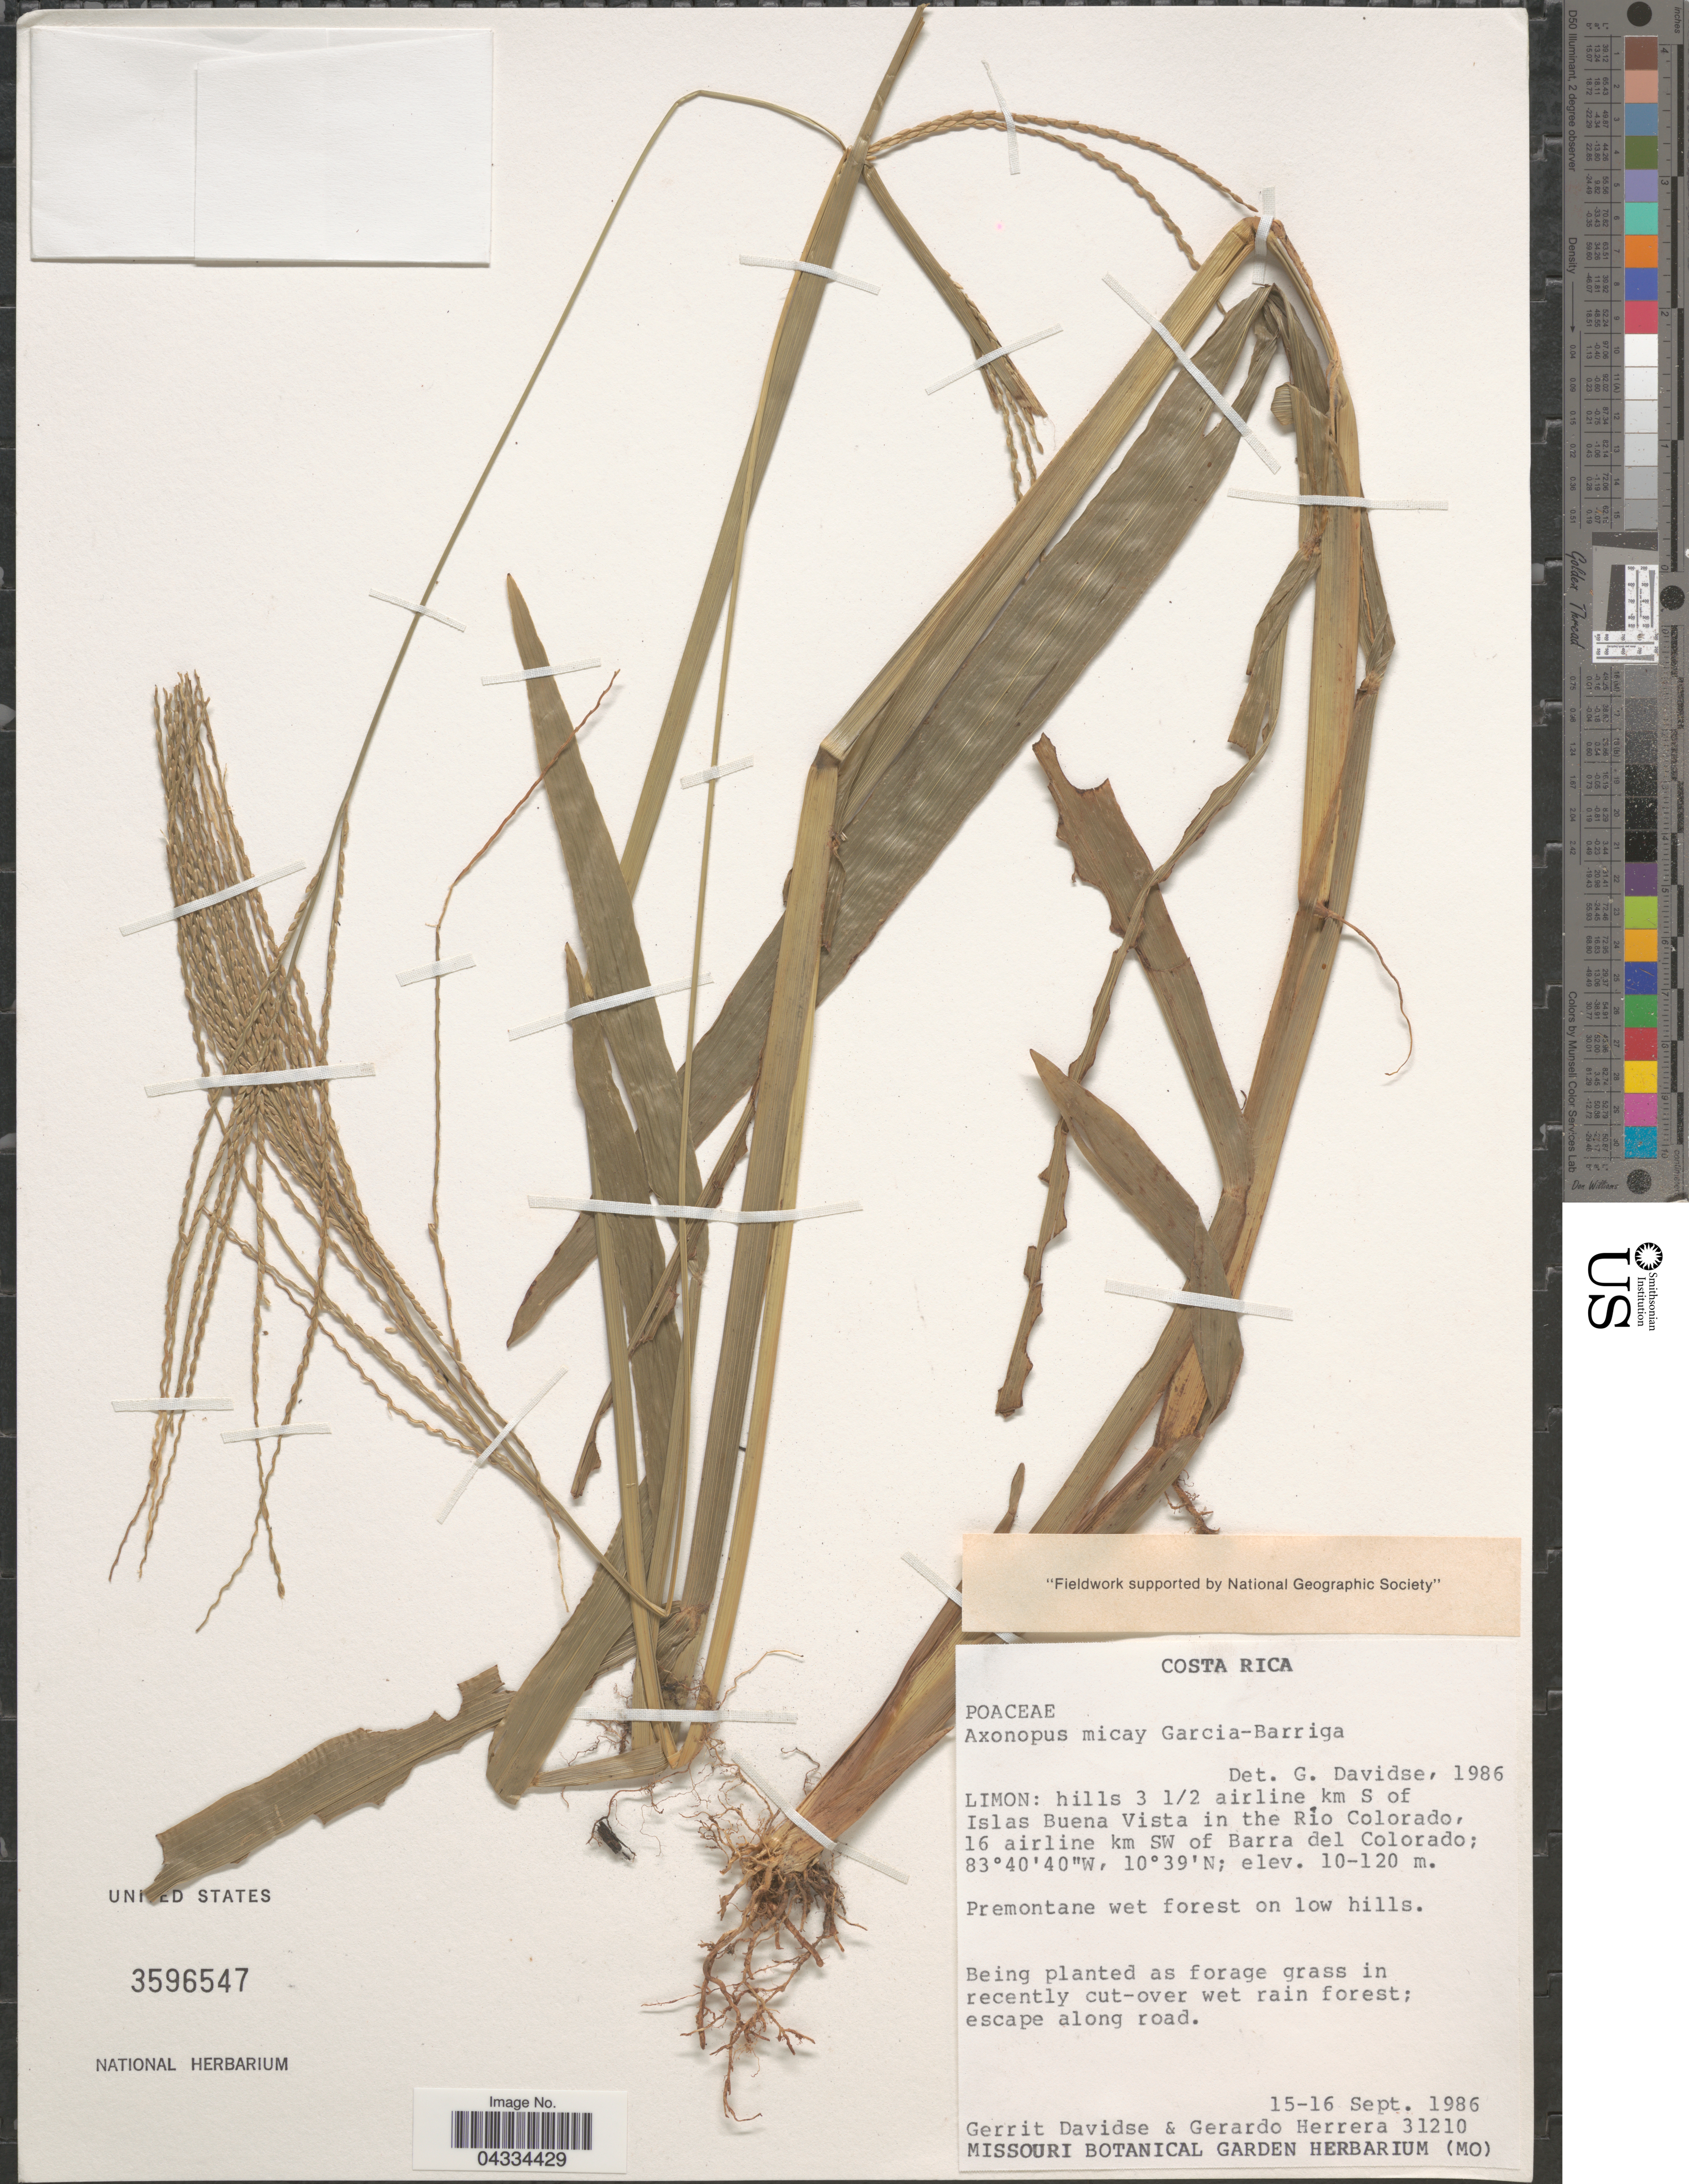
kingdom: Plantae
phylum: Tracheophyta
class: Liliopsida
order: Poales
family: Poaceae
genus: Axonopus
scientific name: Axonopus micay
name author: García-Barr.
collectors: G. Davidse & G. Herrera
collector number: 31210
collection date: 1986-09-15/1986-09-16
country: Costa Rica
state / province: Limón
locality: Hills 3½ airline km S of Islas Buena Vista in the Río Colorado, 16 airline km SW of Barra del Colorado.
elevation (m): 10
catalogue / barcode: US 3596547